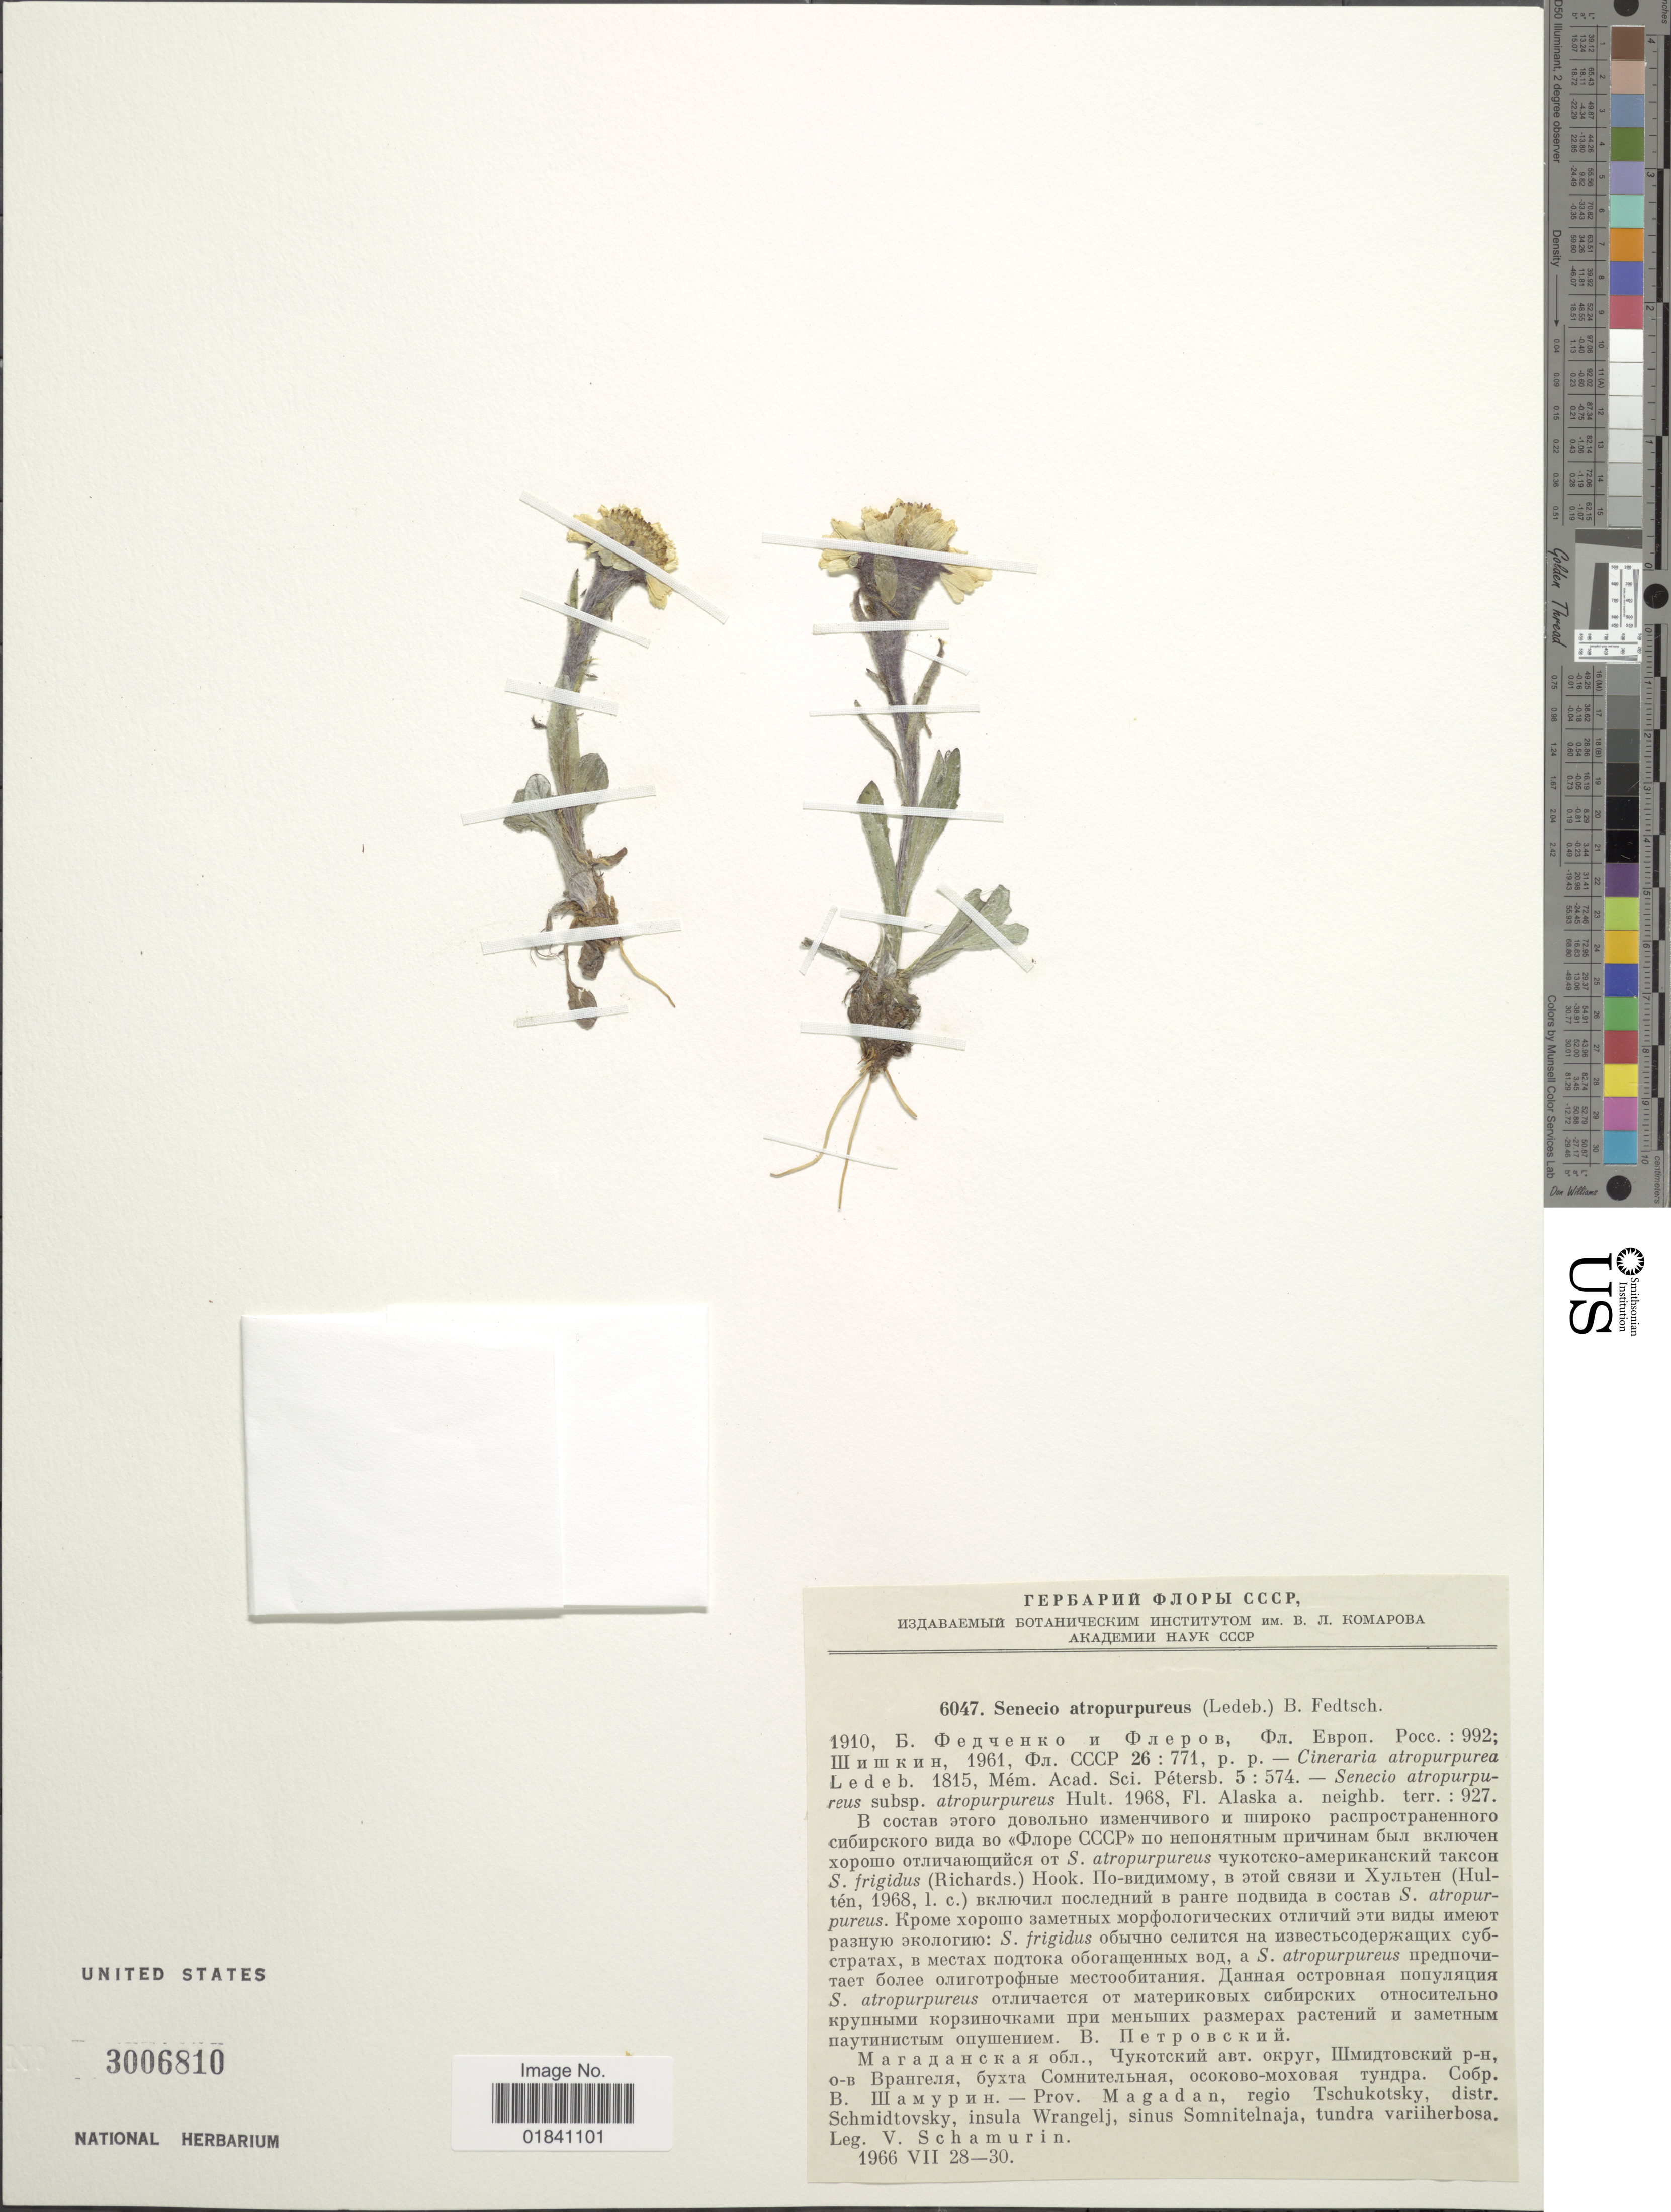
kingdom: Plantae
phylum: Tracheophyta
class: Magnoliopsida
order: Asterales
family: Asteraceae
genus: Senecio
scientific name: Senecio atropurpureus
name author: (Ledeb.) B. Fedtsch.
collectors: V. Schamurin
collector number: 6047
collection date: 1966-07-28/1966-07-30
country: Russian Federation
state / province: Magadan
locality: Regio Tschukotsky, distr. Schmidtovsky, insula Wrangelj, sinus Somnitelnaja, tundra variiherbosa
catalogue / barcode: US 3006810